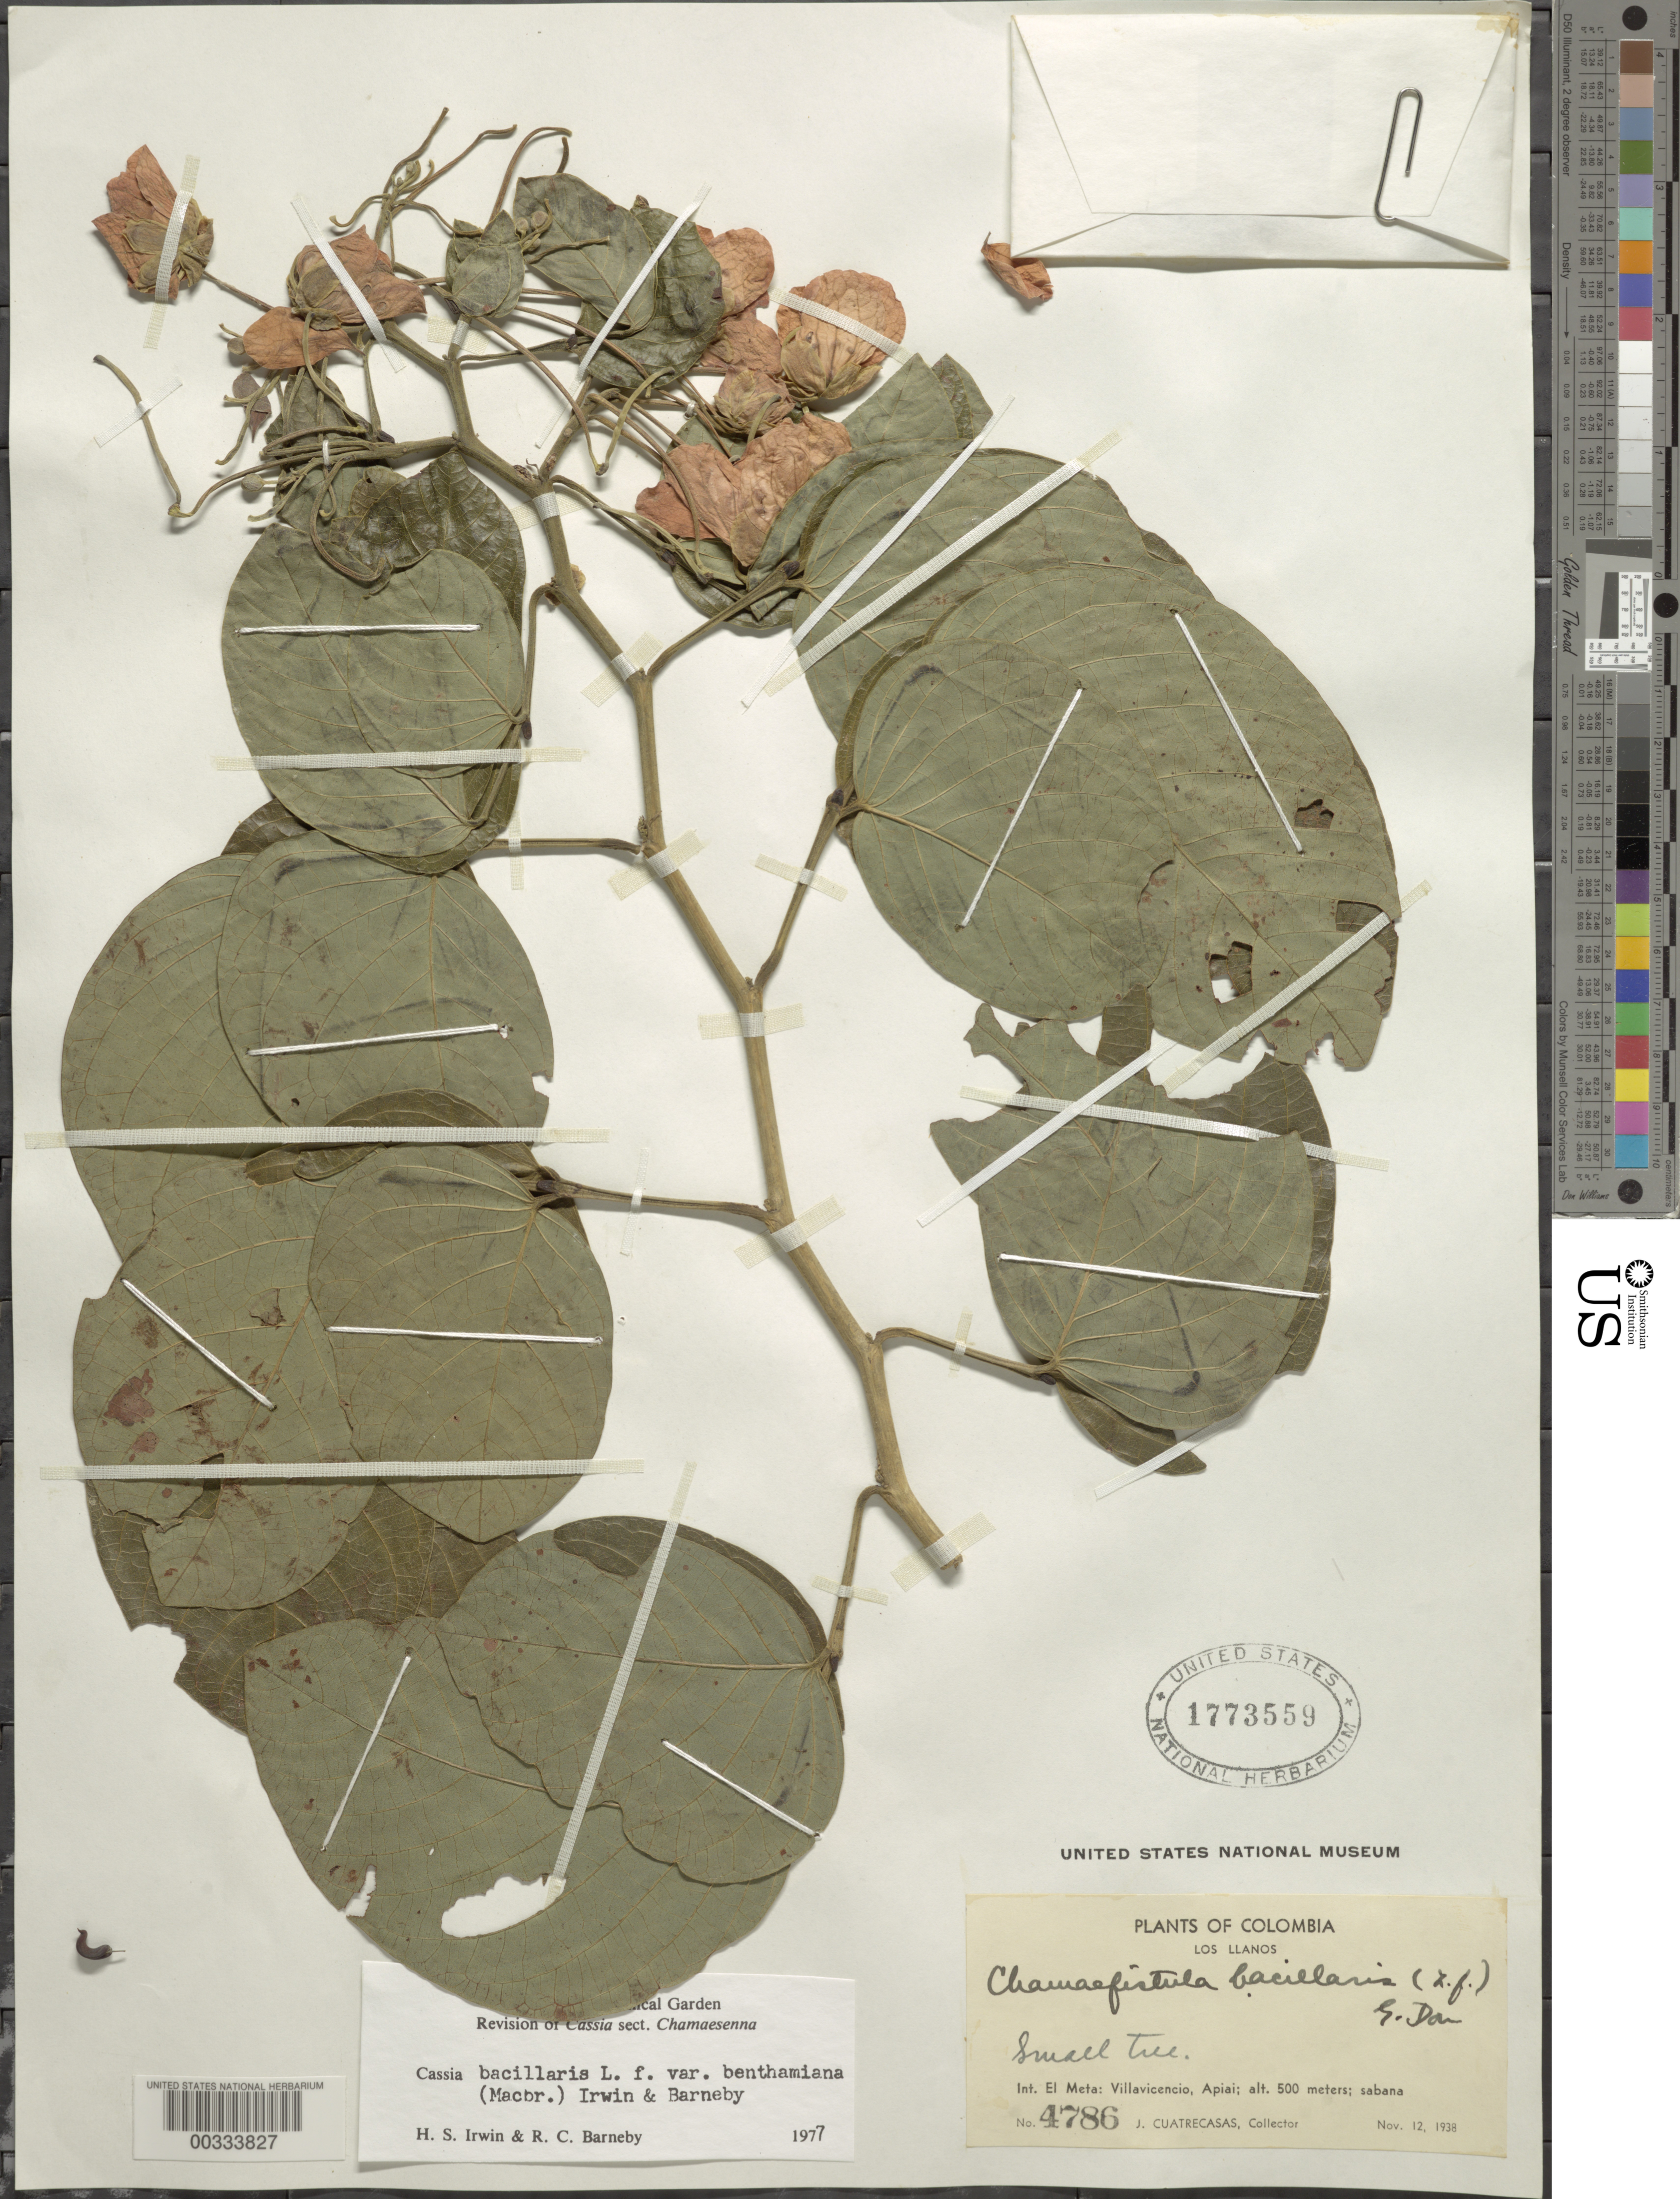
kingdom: Plantae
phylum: Tracheophyta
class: Magnoliopsida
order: Fabales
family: Fabaceae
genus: Senna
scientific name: Senna bacillaris var. benthamiana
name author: (J.F. Macbr.) H.S. Irwin & Barneby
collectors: J. Cuatrecasas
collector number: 4786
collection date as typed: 12 Nov 1938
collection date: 1938-11-12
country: Colombia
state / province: Meta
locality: Villa Vicencia, Apiai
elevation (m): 500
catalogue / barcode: US 1773559